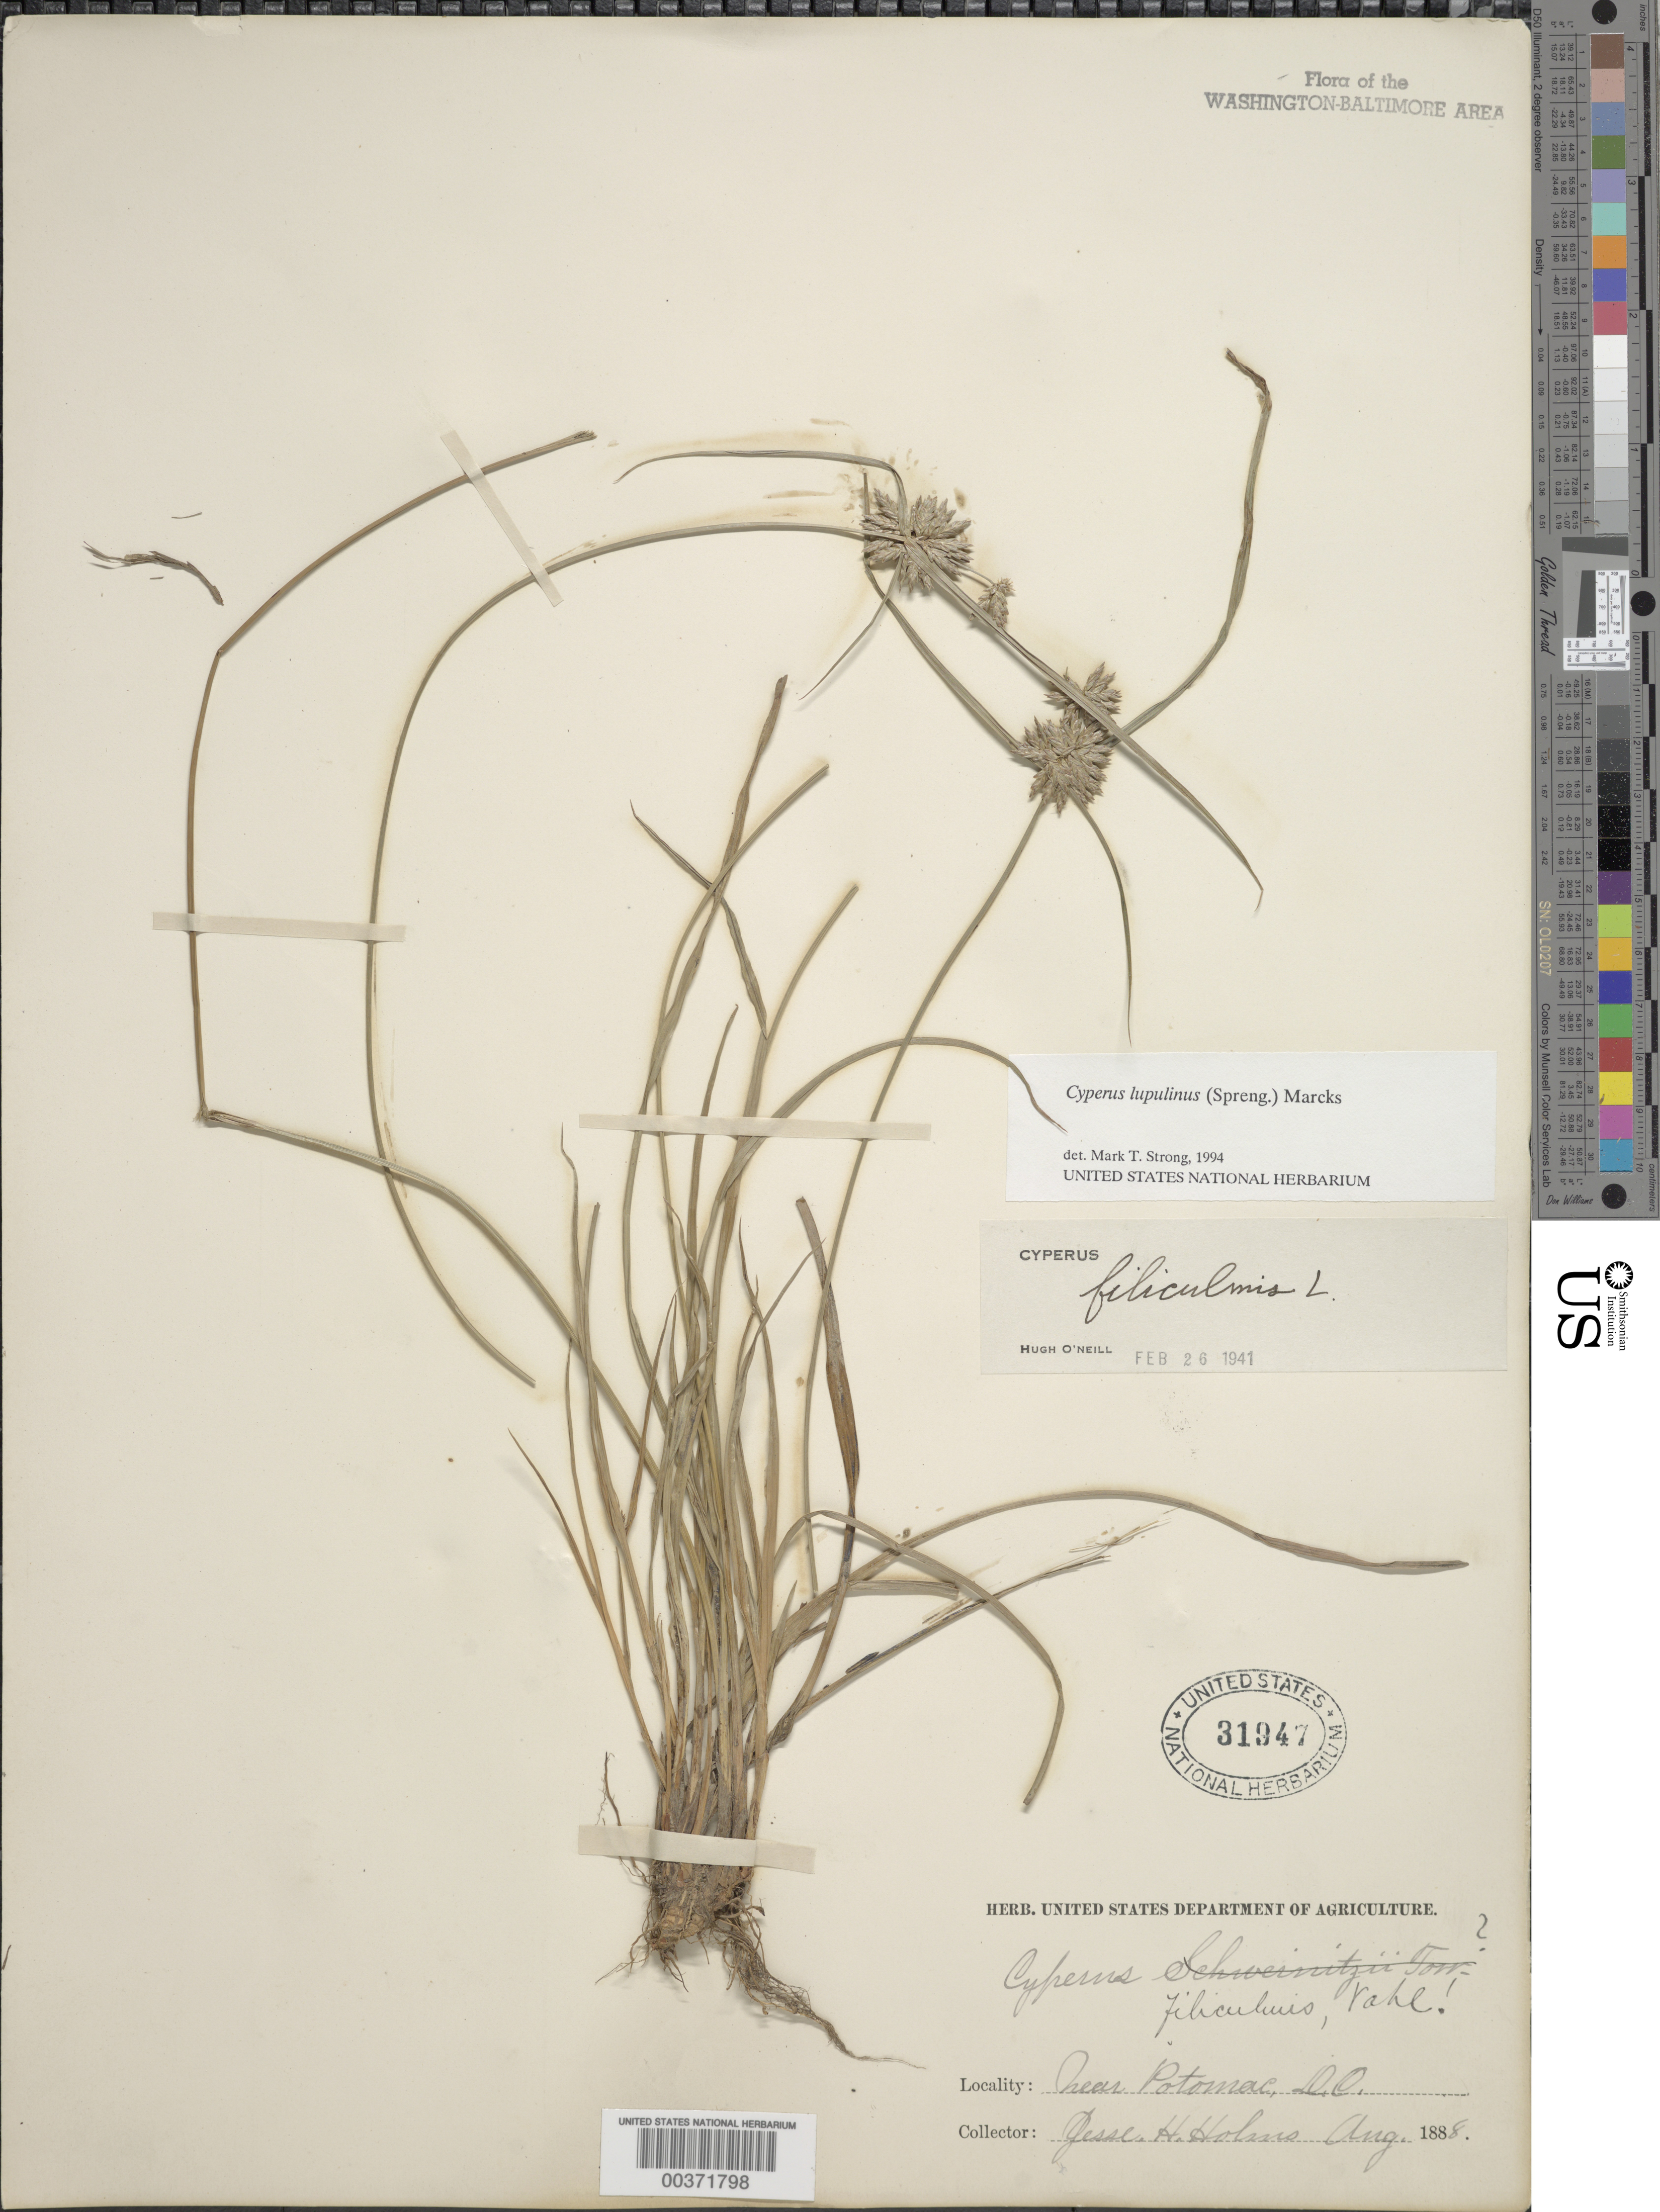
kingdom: Plantae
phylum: Tracheophyta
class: Liliopsida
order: Poales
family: Cyperaceae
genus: Cyperus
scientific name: Cyperus lupulinus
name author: (Spreng.) Marcks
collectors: J. Holmes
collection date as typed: Aug 1888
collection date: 1888-08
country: United States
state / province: District of Columbia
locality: Potomac River vicinity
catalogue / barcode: US 31947